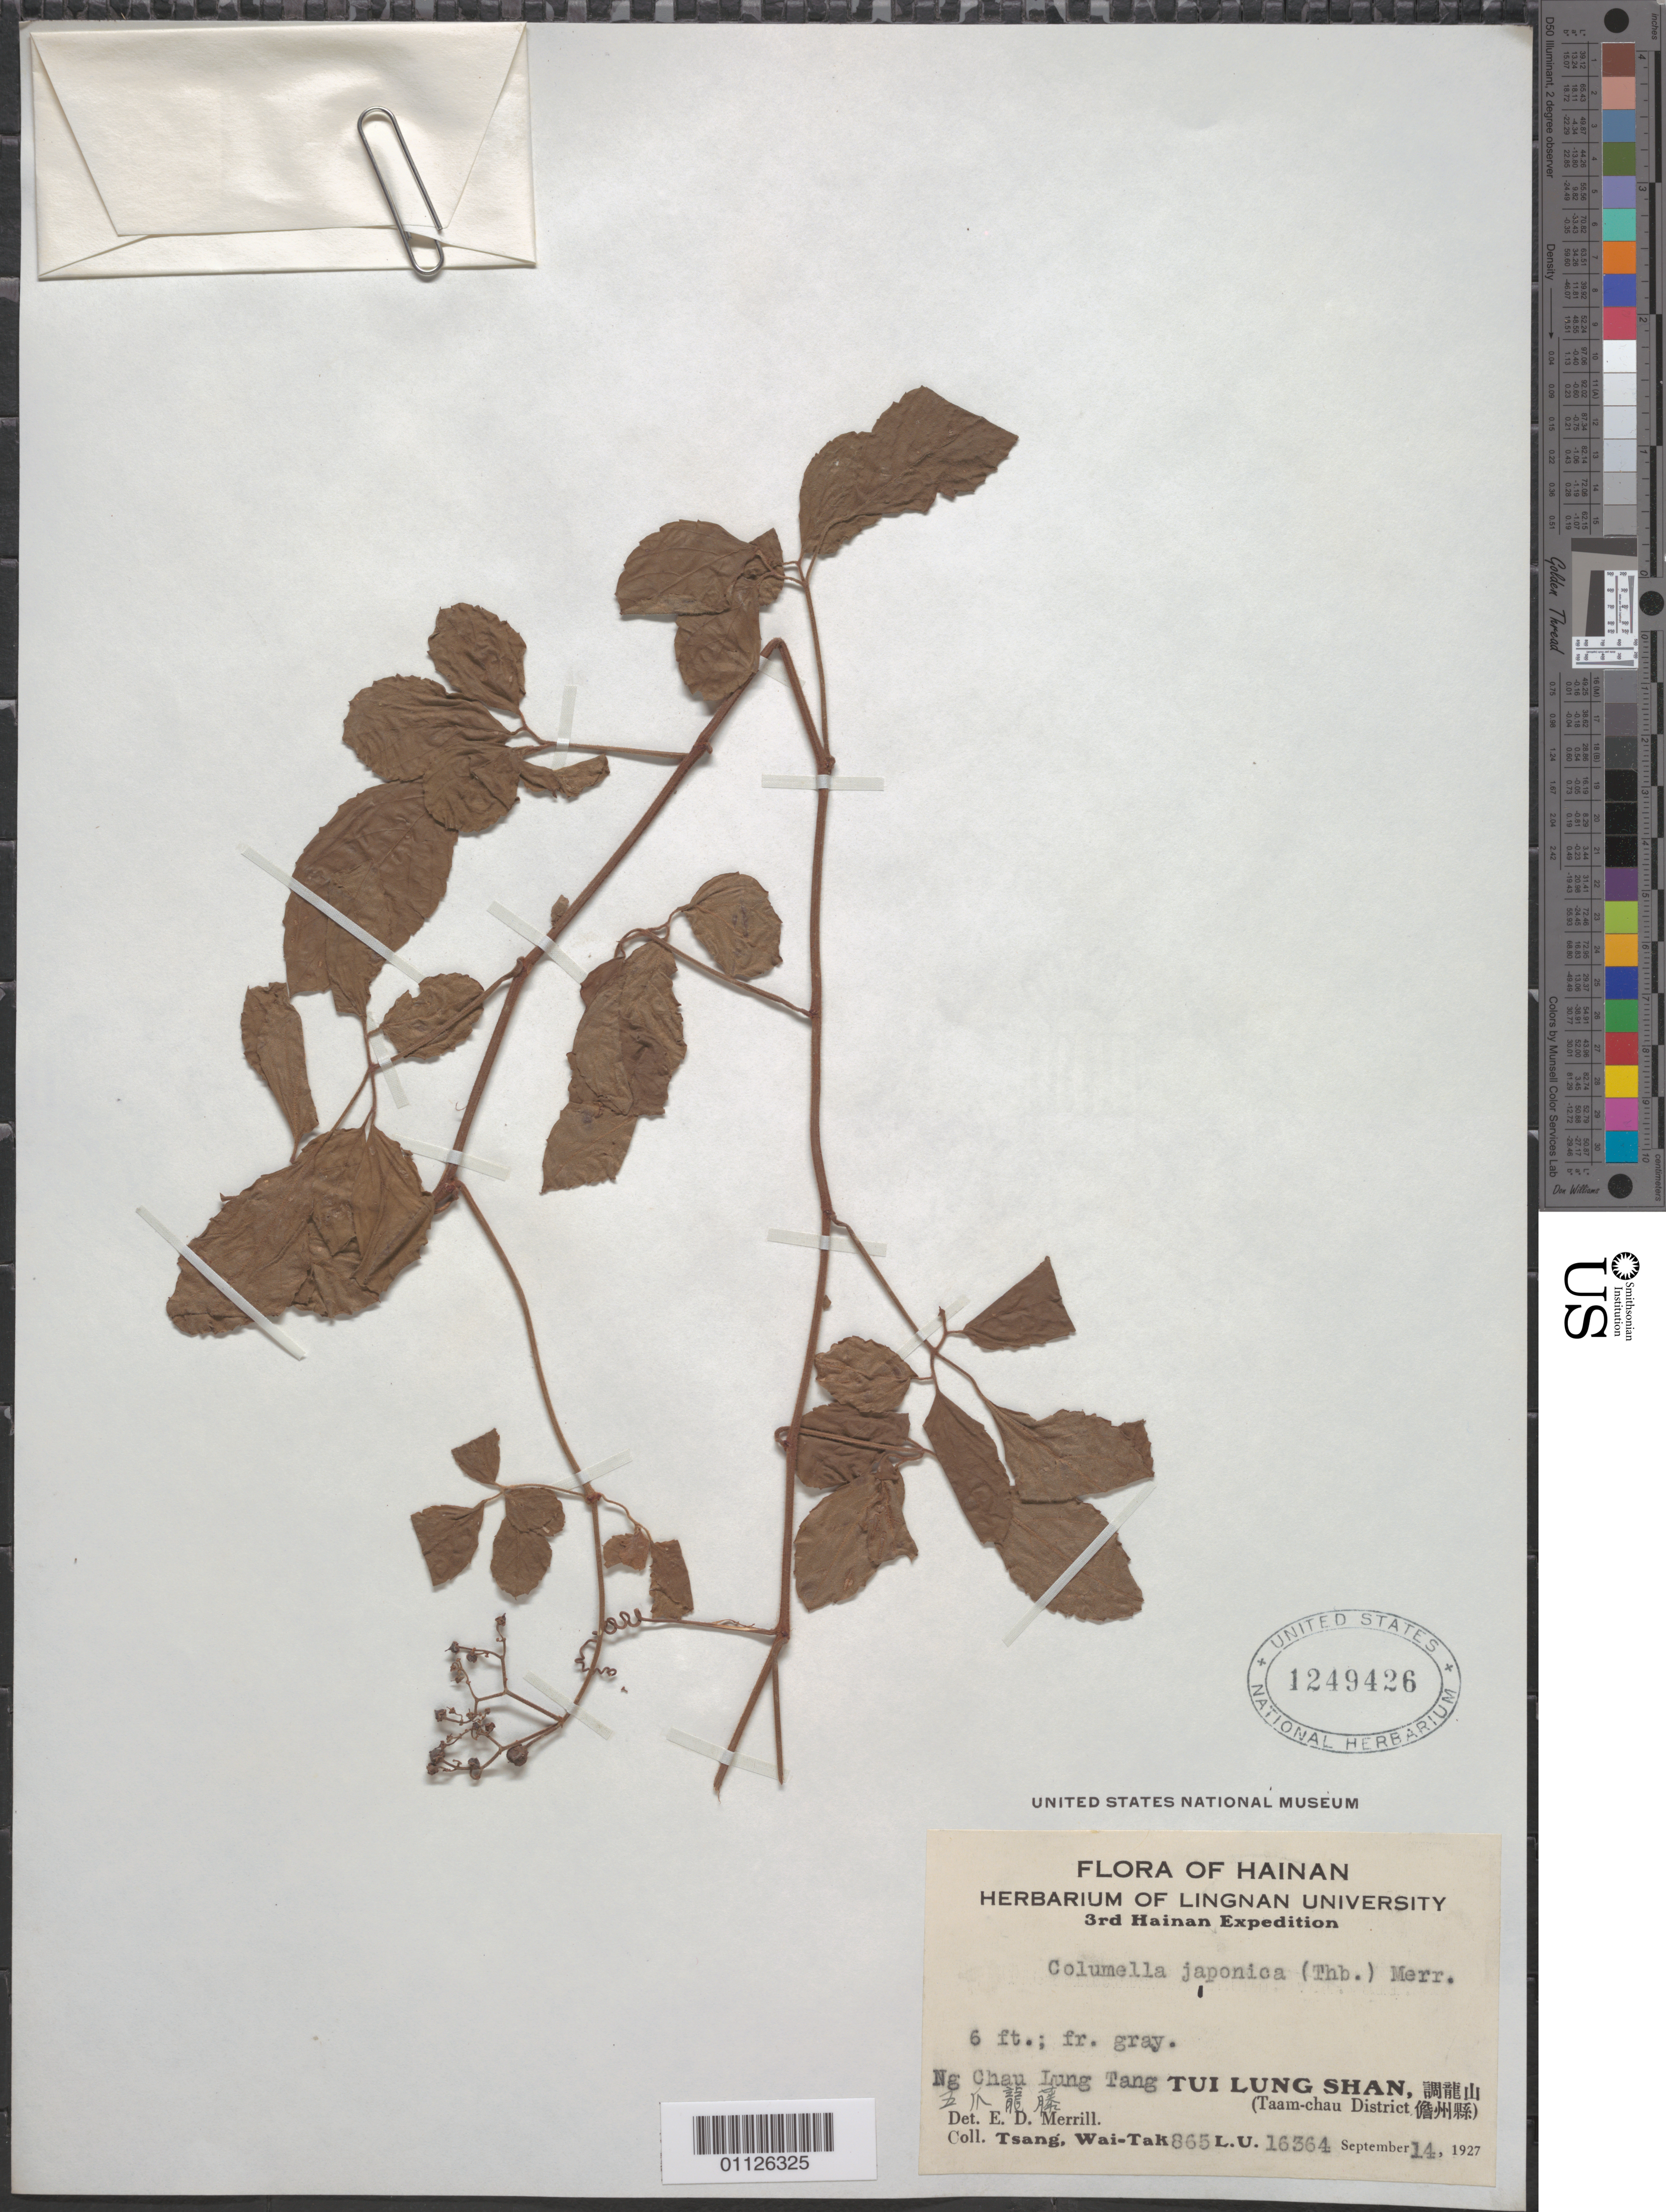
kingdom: Plantae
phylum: Tracheophyta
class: Magnoliopsida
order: Vitales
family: Vitaceae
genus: Causonis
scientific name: Causonis japonica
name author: (Thunb.) Raf.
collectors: W. T. Tsang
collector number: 865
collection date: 1927-09-14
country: China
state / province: Hainan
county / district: Taam Chau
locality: Tui Lung Shan.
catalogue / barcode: US 1249426